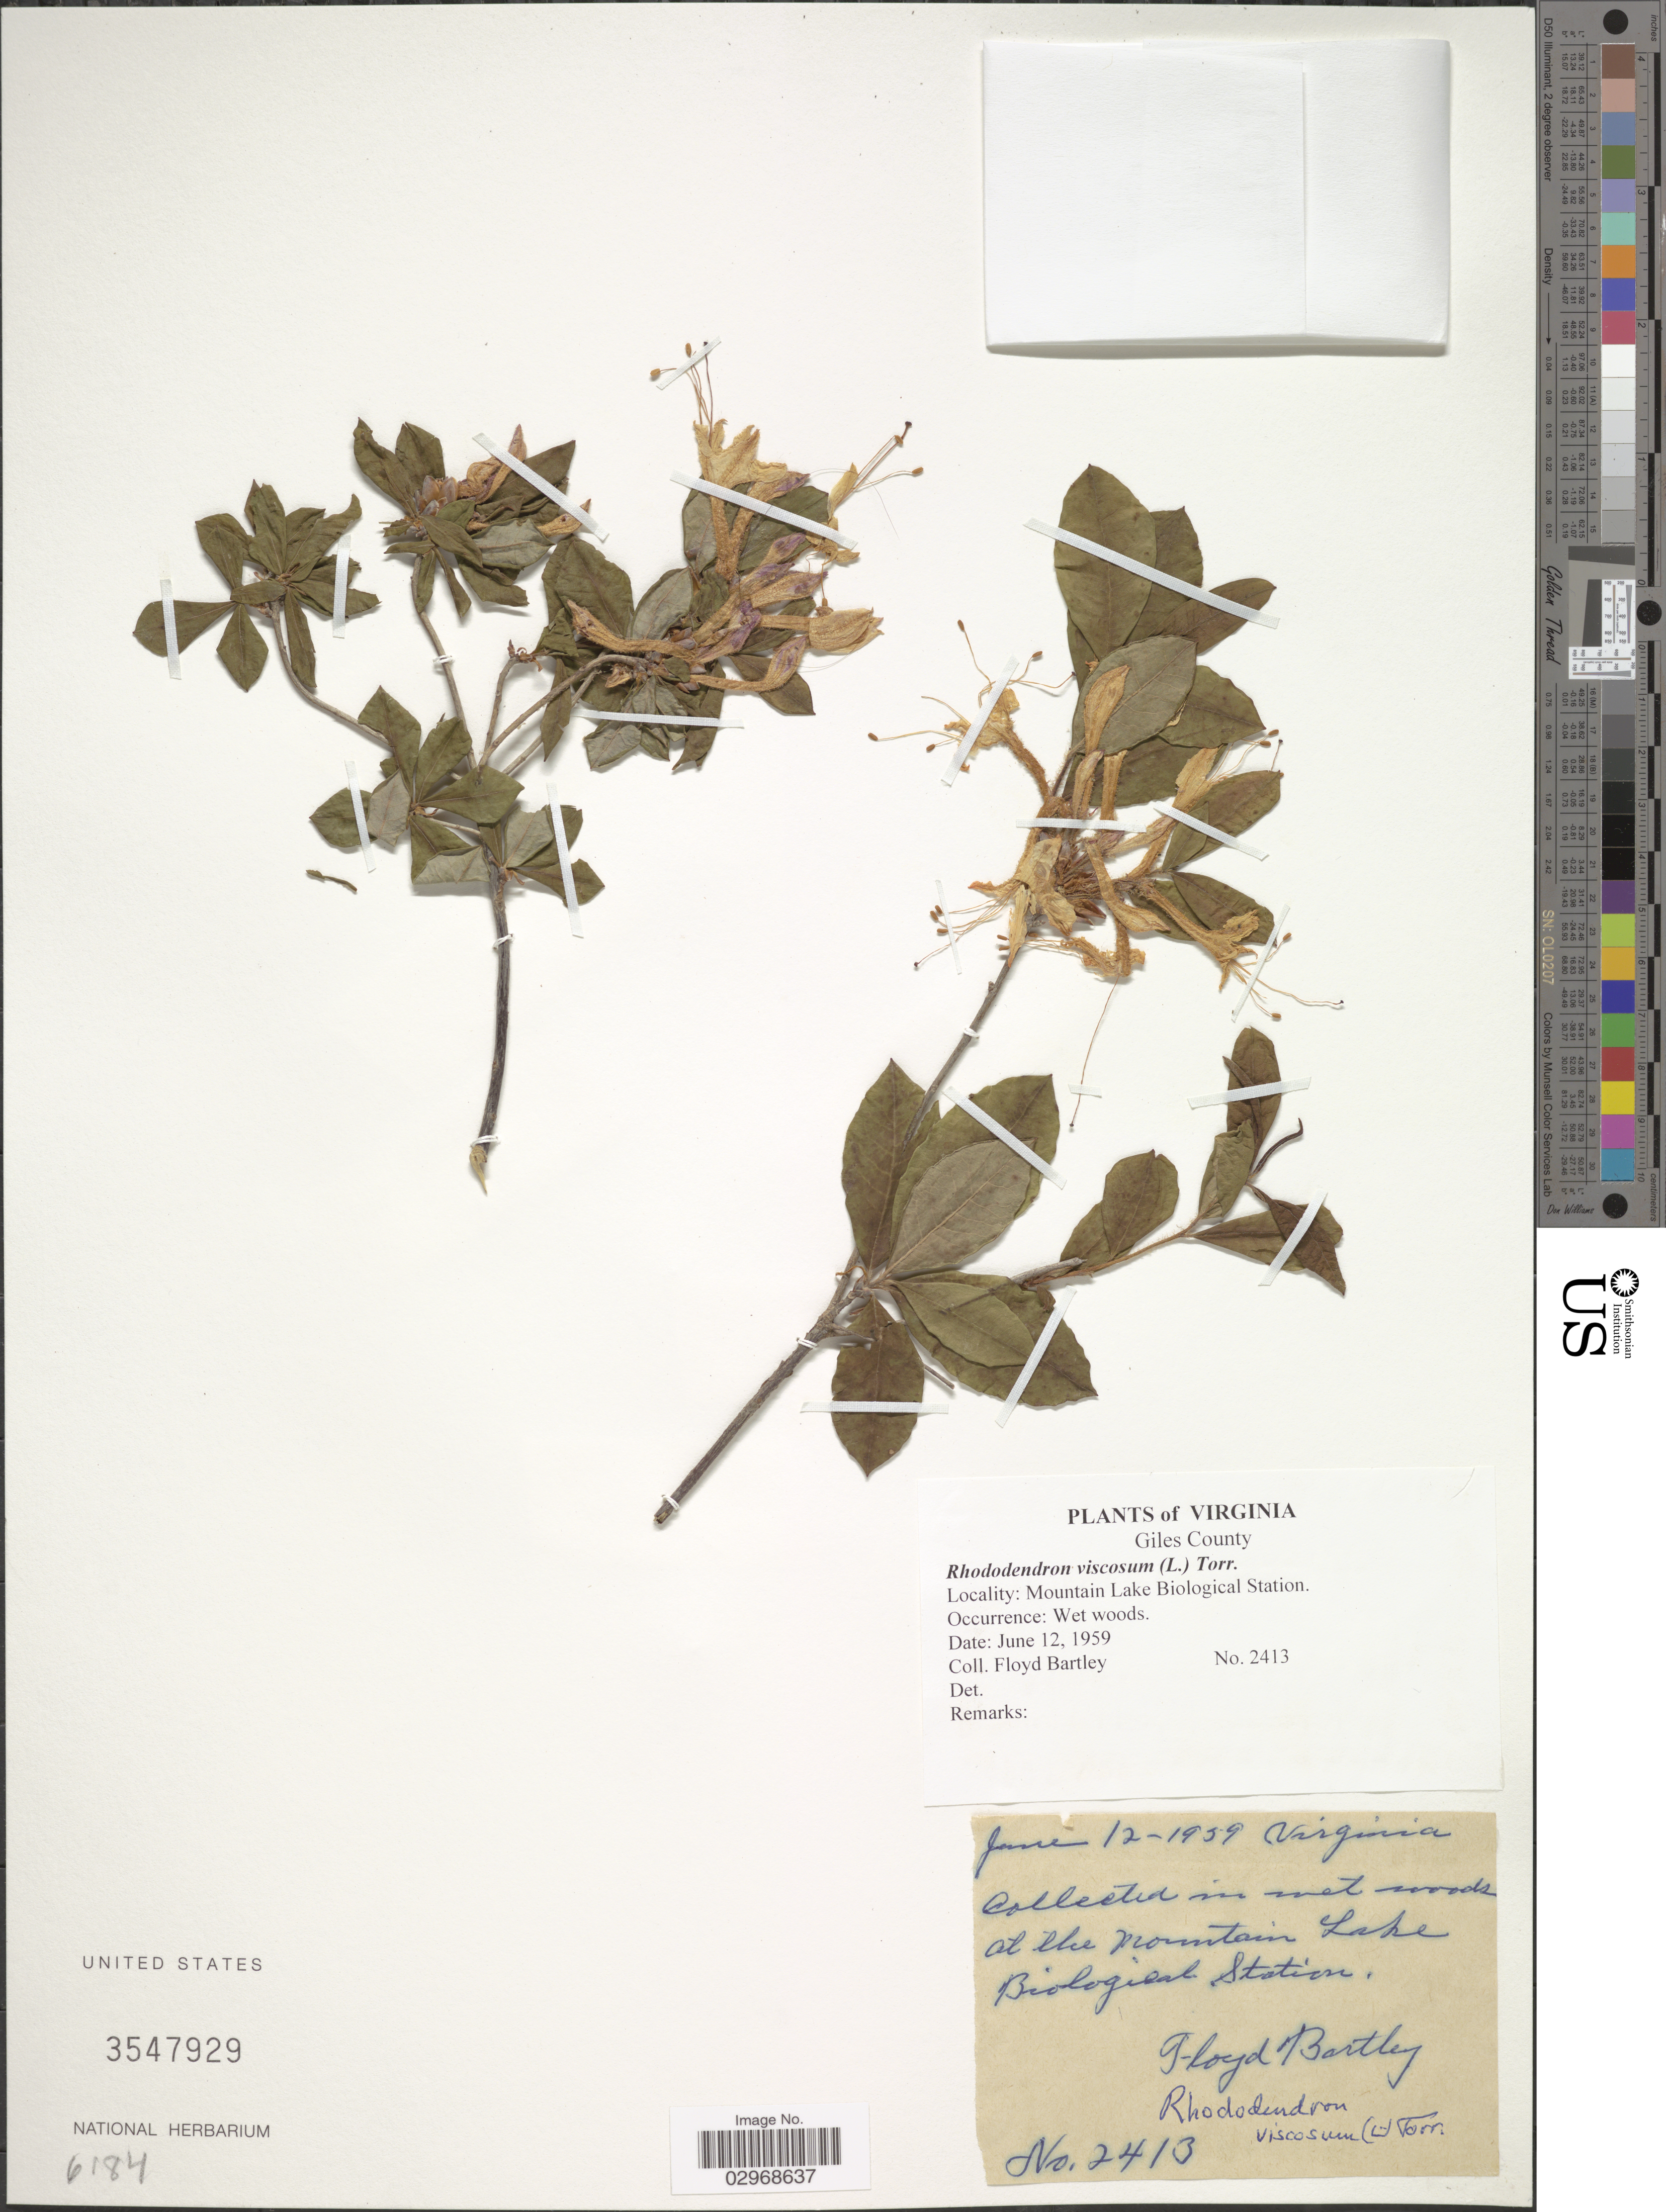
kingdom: Plantae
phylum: Tracheophyta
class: Magnoliopsida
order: Ericales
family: Ericaceae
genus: Rhododendron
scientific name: Rhododendron viscosum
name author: (L.) Torr.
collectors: F. Bartley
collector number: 2413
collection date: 1959-06-12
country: United States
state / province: Virginia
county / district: Giles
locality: Mountain Lake Biological Station.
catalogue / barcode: US 3547929